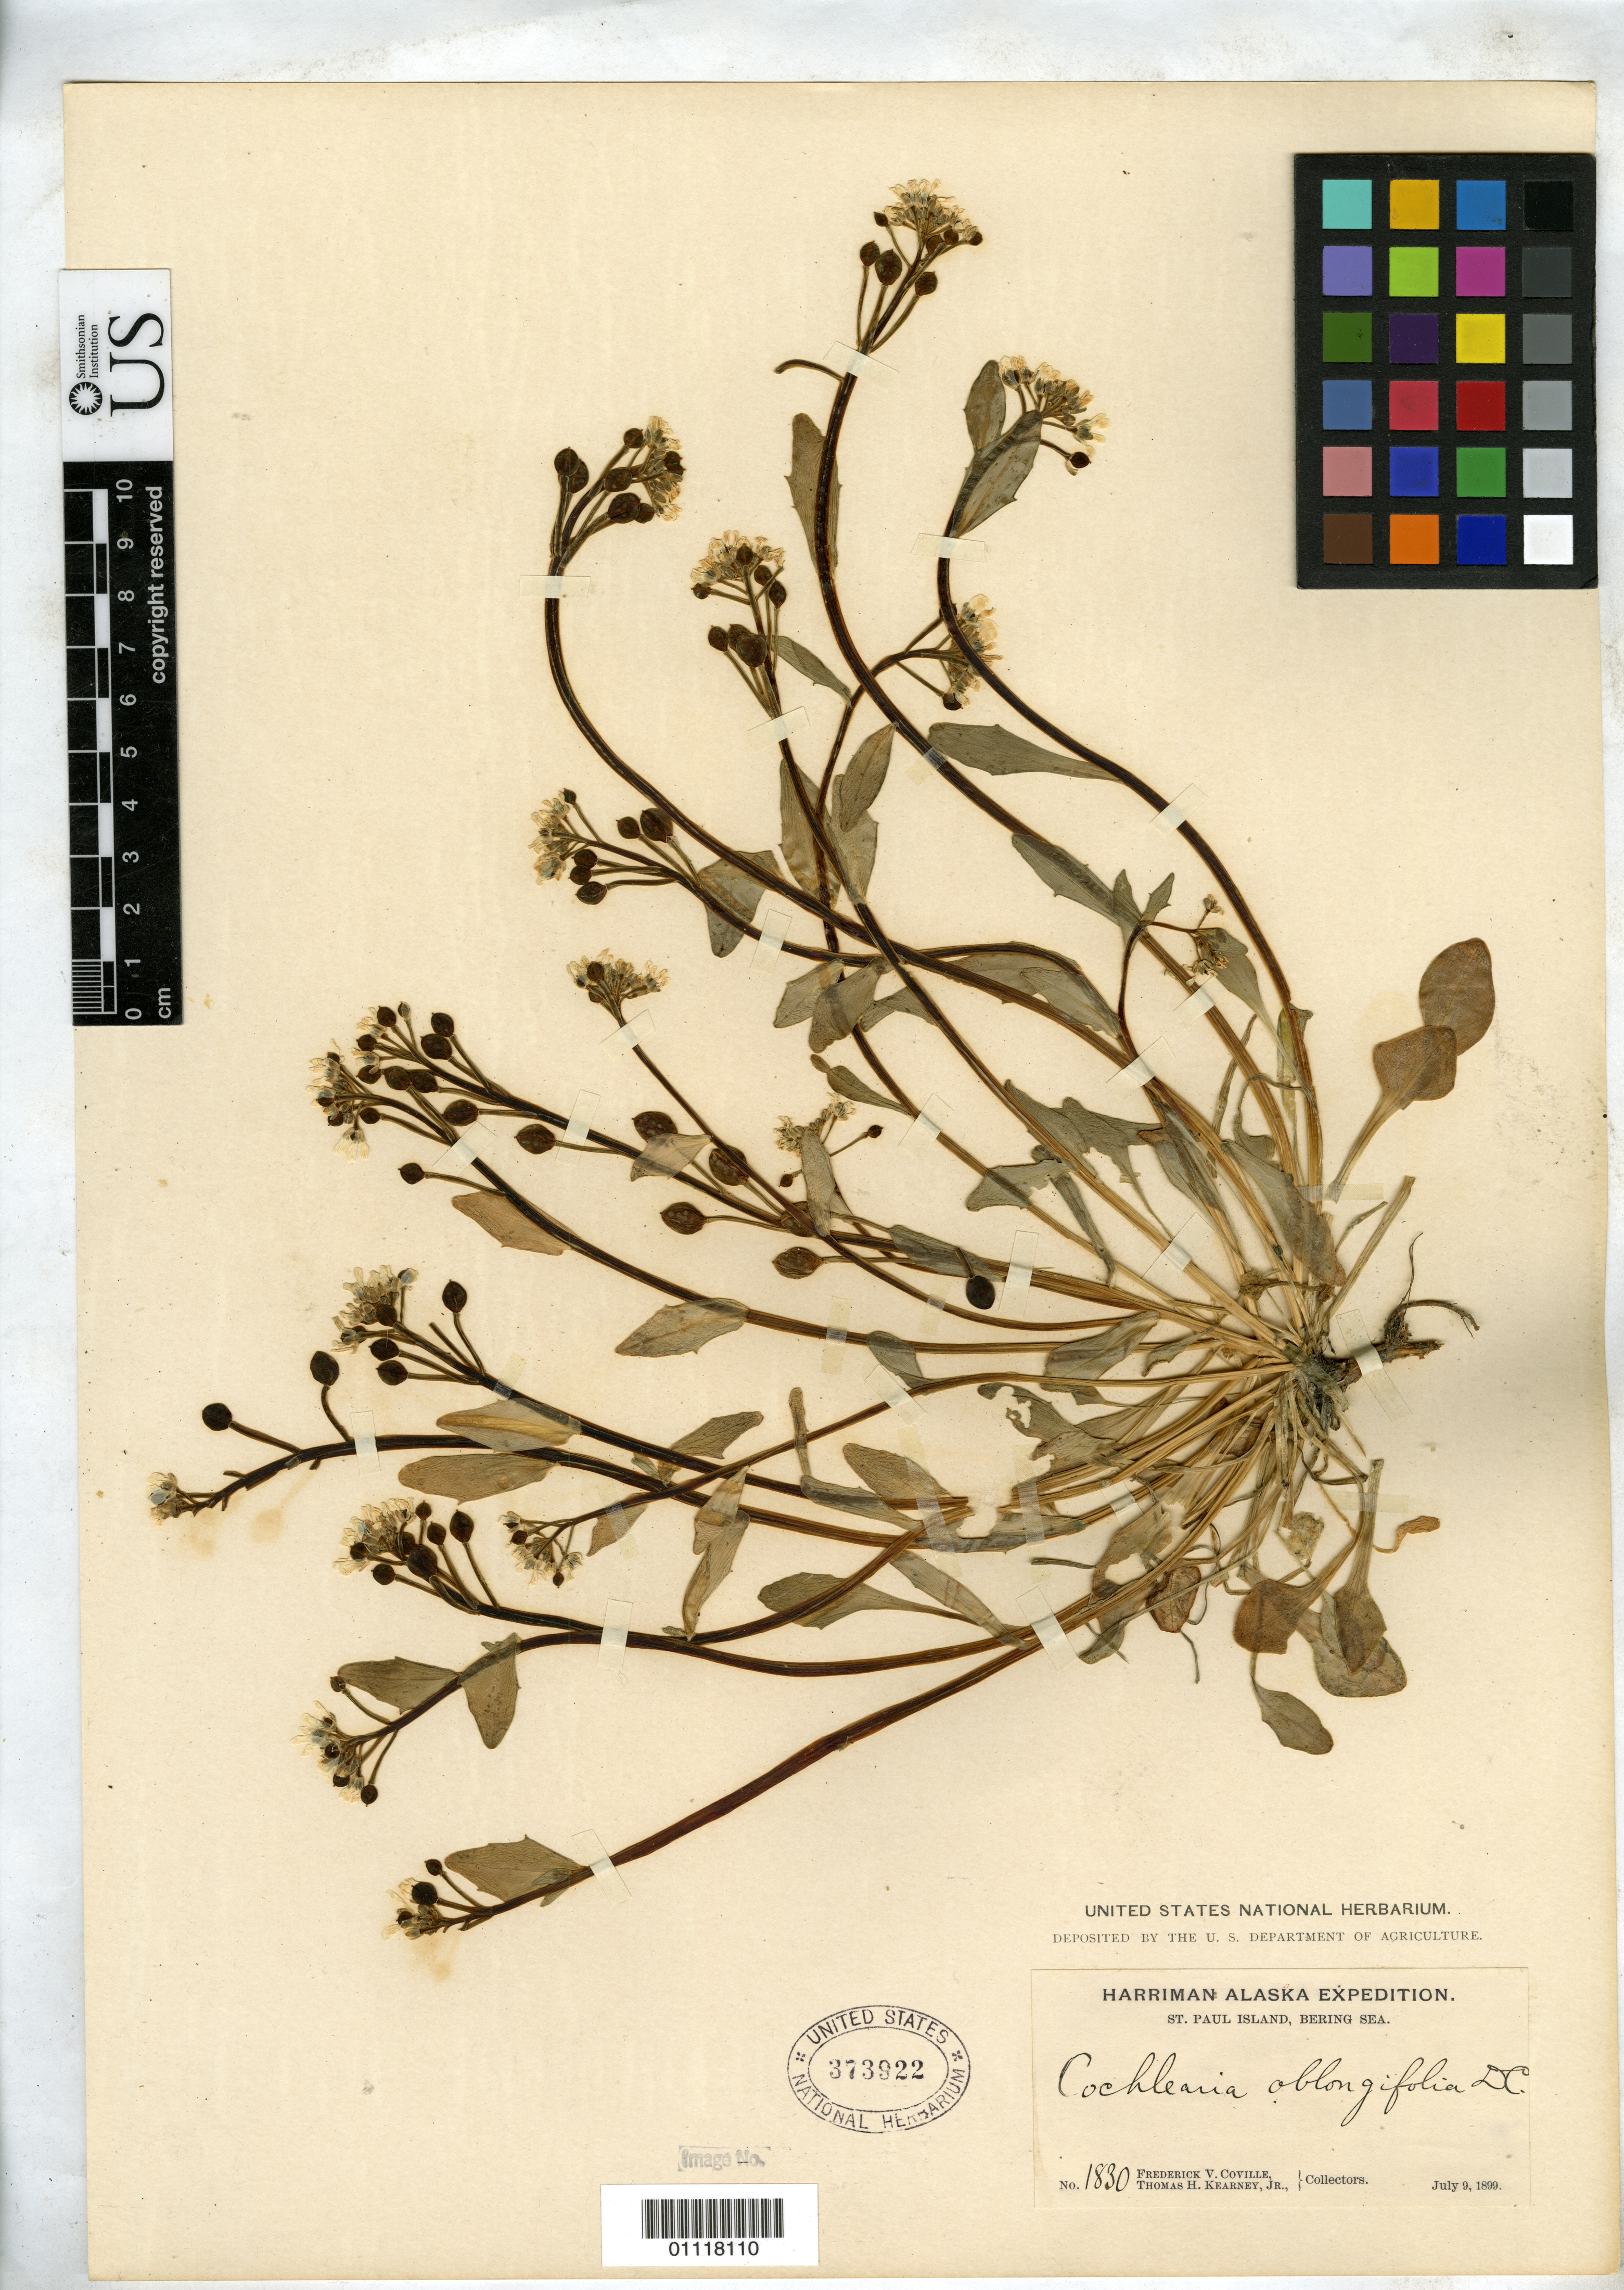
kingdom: Plantae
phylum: Tracheophyta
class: Magnoliopsida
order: Brassicales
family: Brassicaceae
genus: Cochlearia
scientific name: Cochlearia oblongifolia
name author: DC.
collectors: F. V. Coville & T. H. Kearney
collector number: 1830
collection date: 1899-07-09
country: United States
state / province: Alaska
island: St. Paul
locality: St. Paul Island, Bering Sea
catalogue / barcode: US 373922